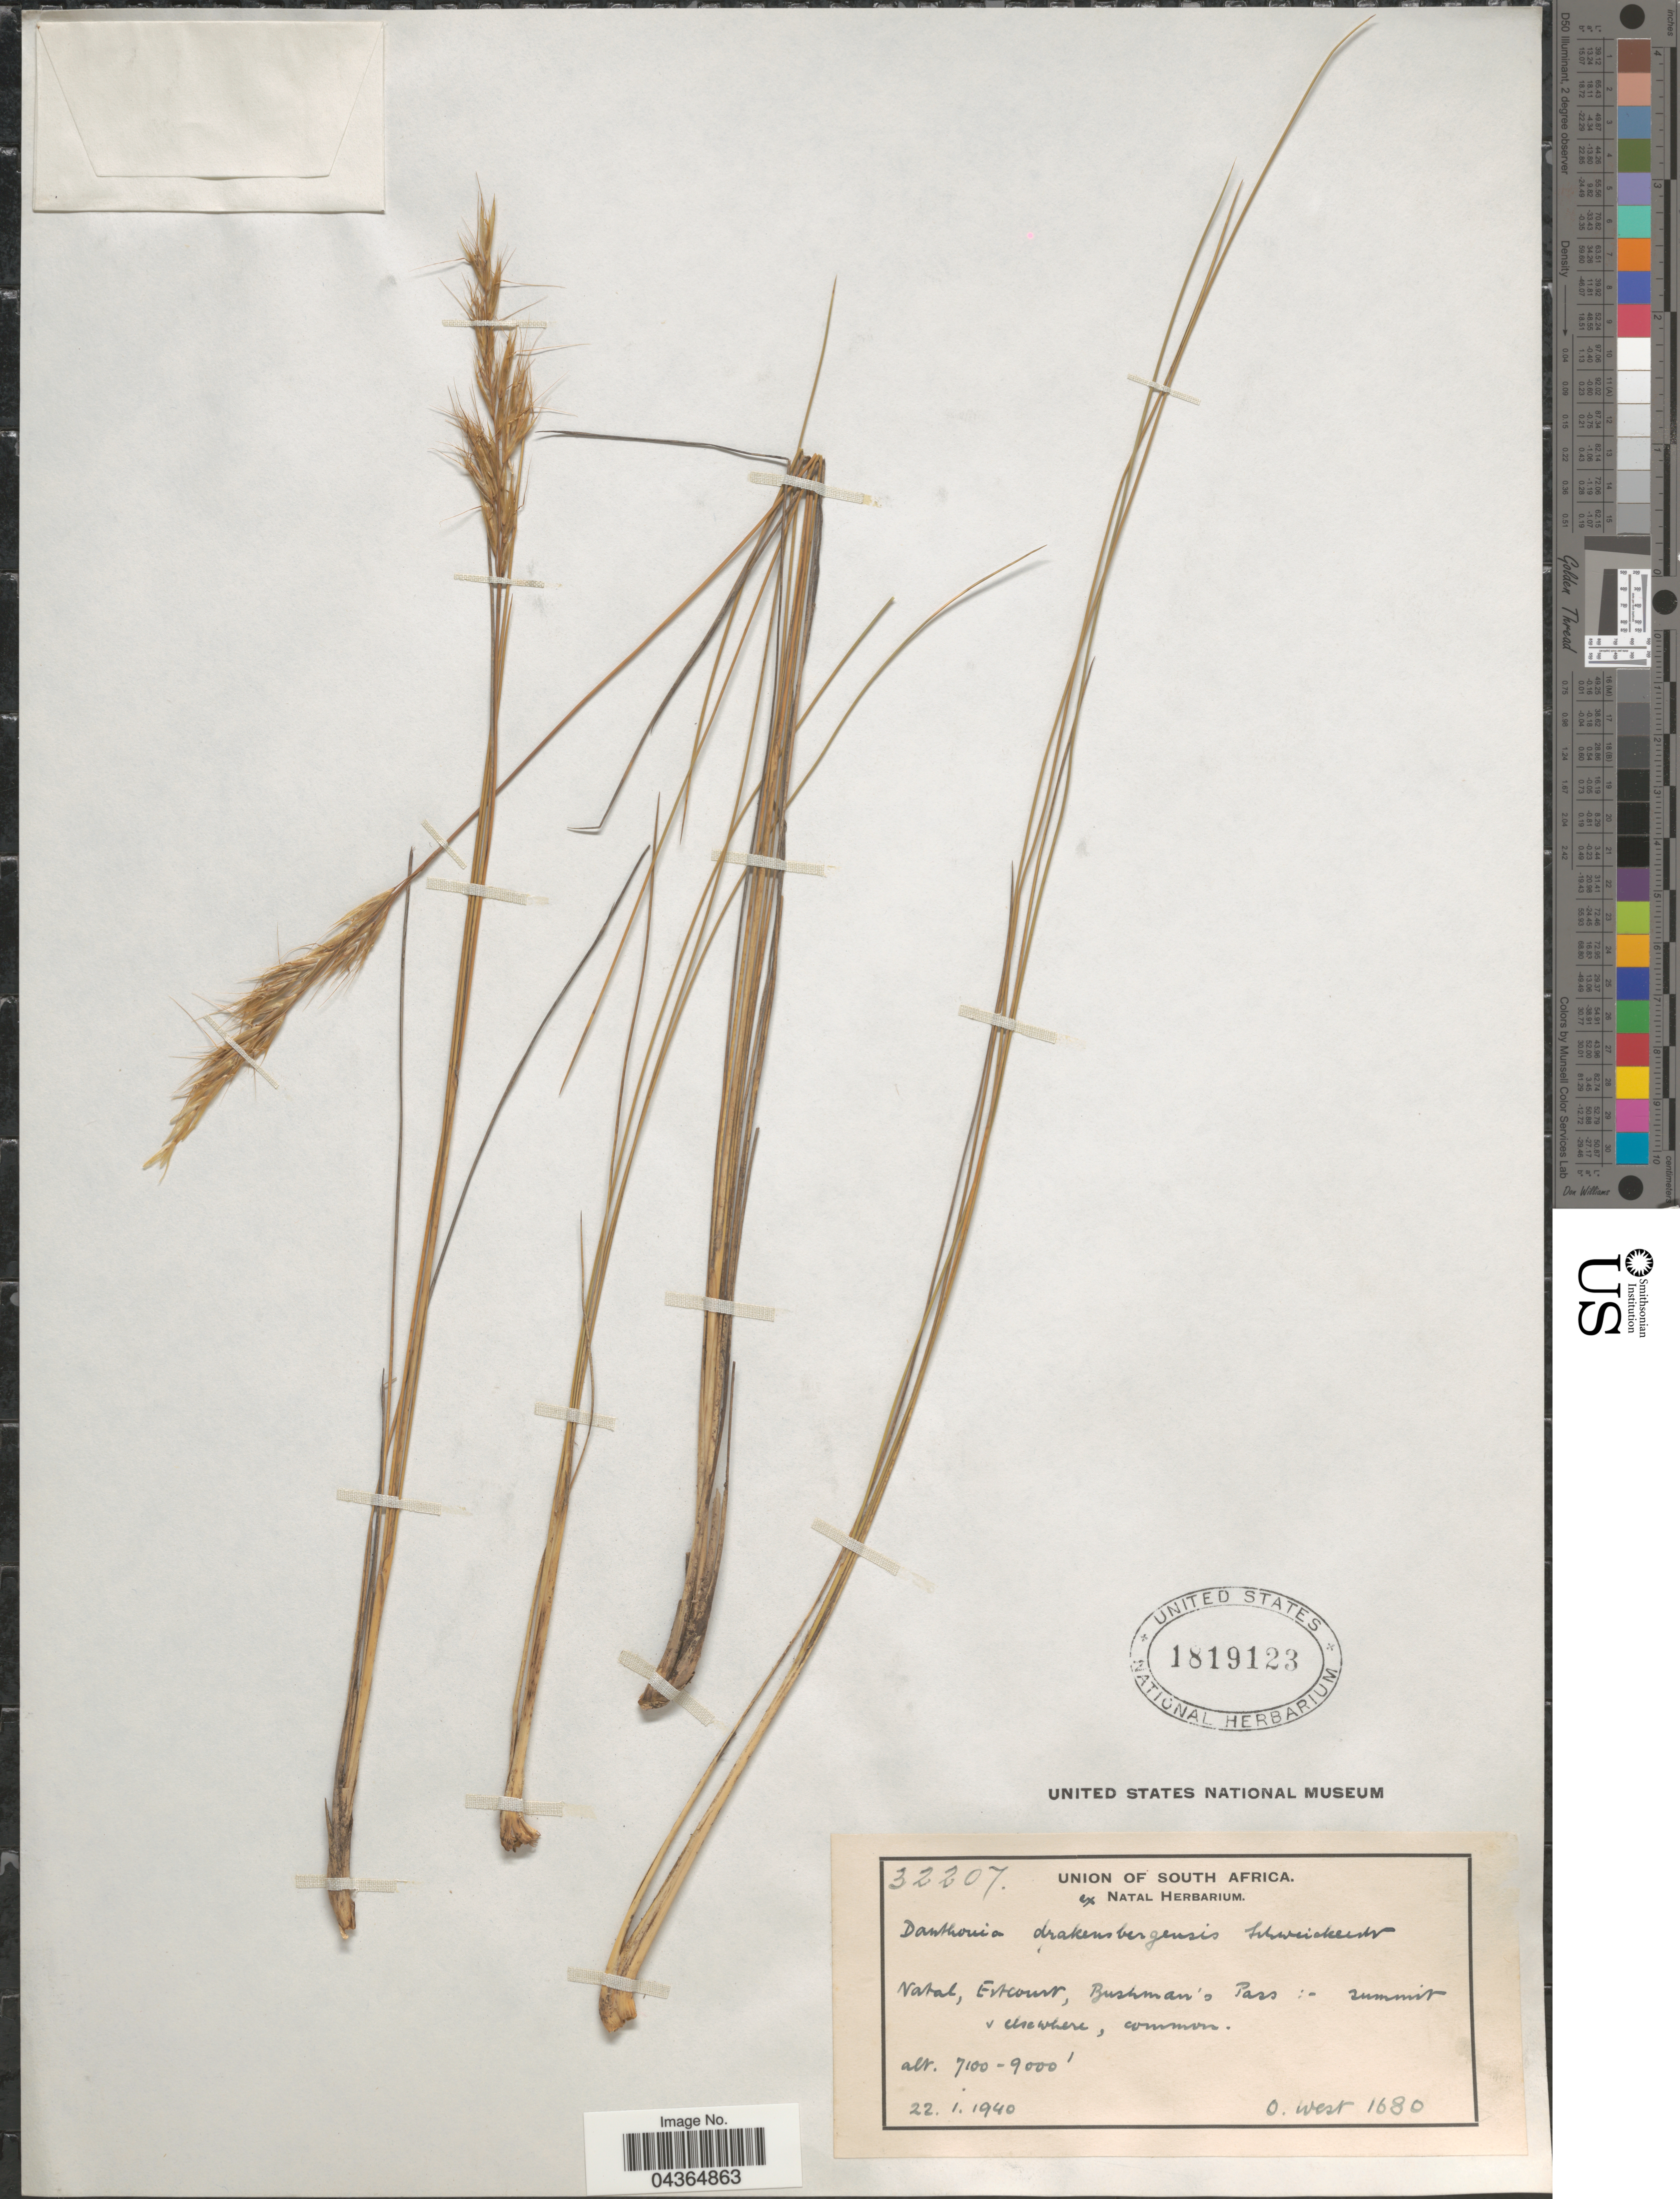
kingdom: Plantae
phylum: Tracheophyta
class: Liliopsida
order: Poales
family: Poaceae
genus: Merxmuellera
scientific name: Merxmuellera drakensbergensis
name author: (Schweick.) Conert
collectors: O. West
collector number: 1680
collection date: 1940-01-22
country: South Africa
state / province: KwaZulu-Natal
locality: Union of South Africa. Natal, Estcourt, Bushman's Pass:- summit v elsewhere.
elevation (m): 2164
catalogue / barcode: US 1819123